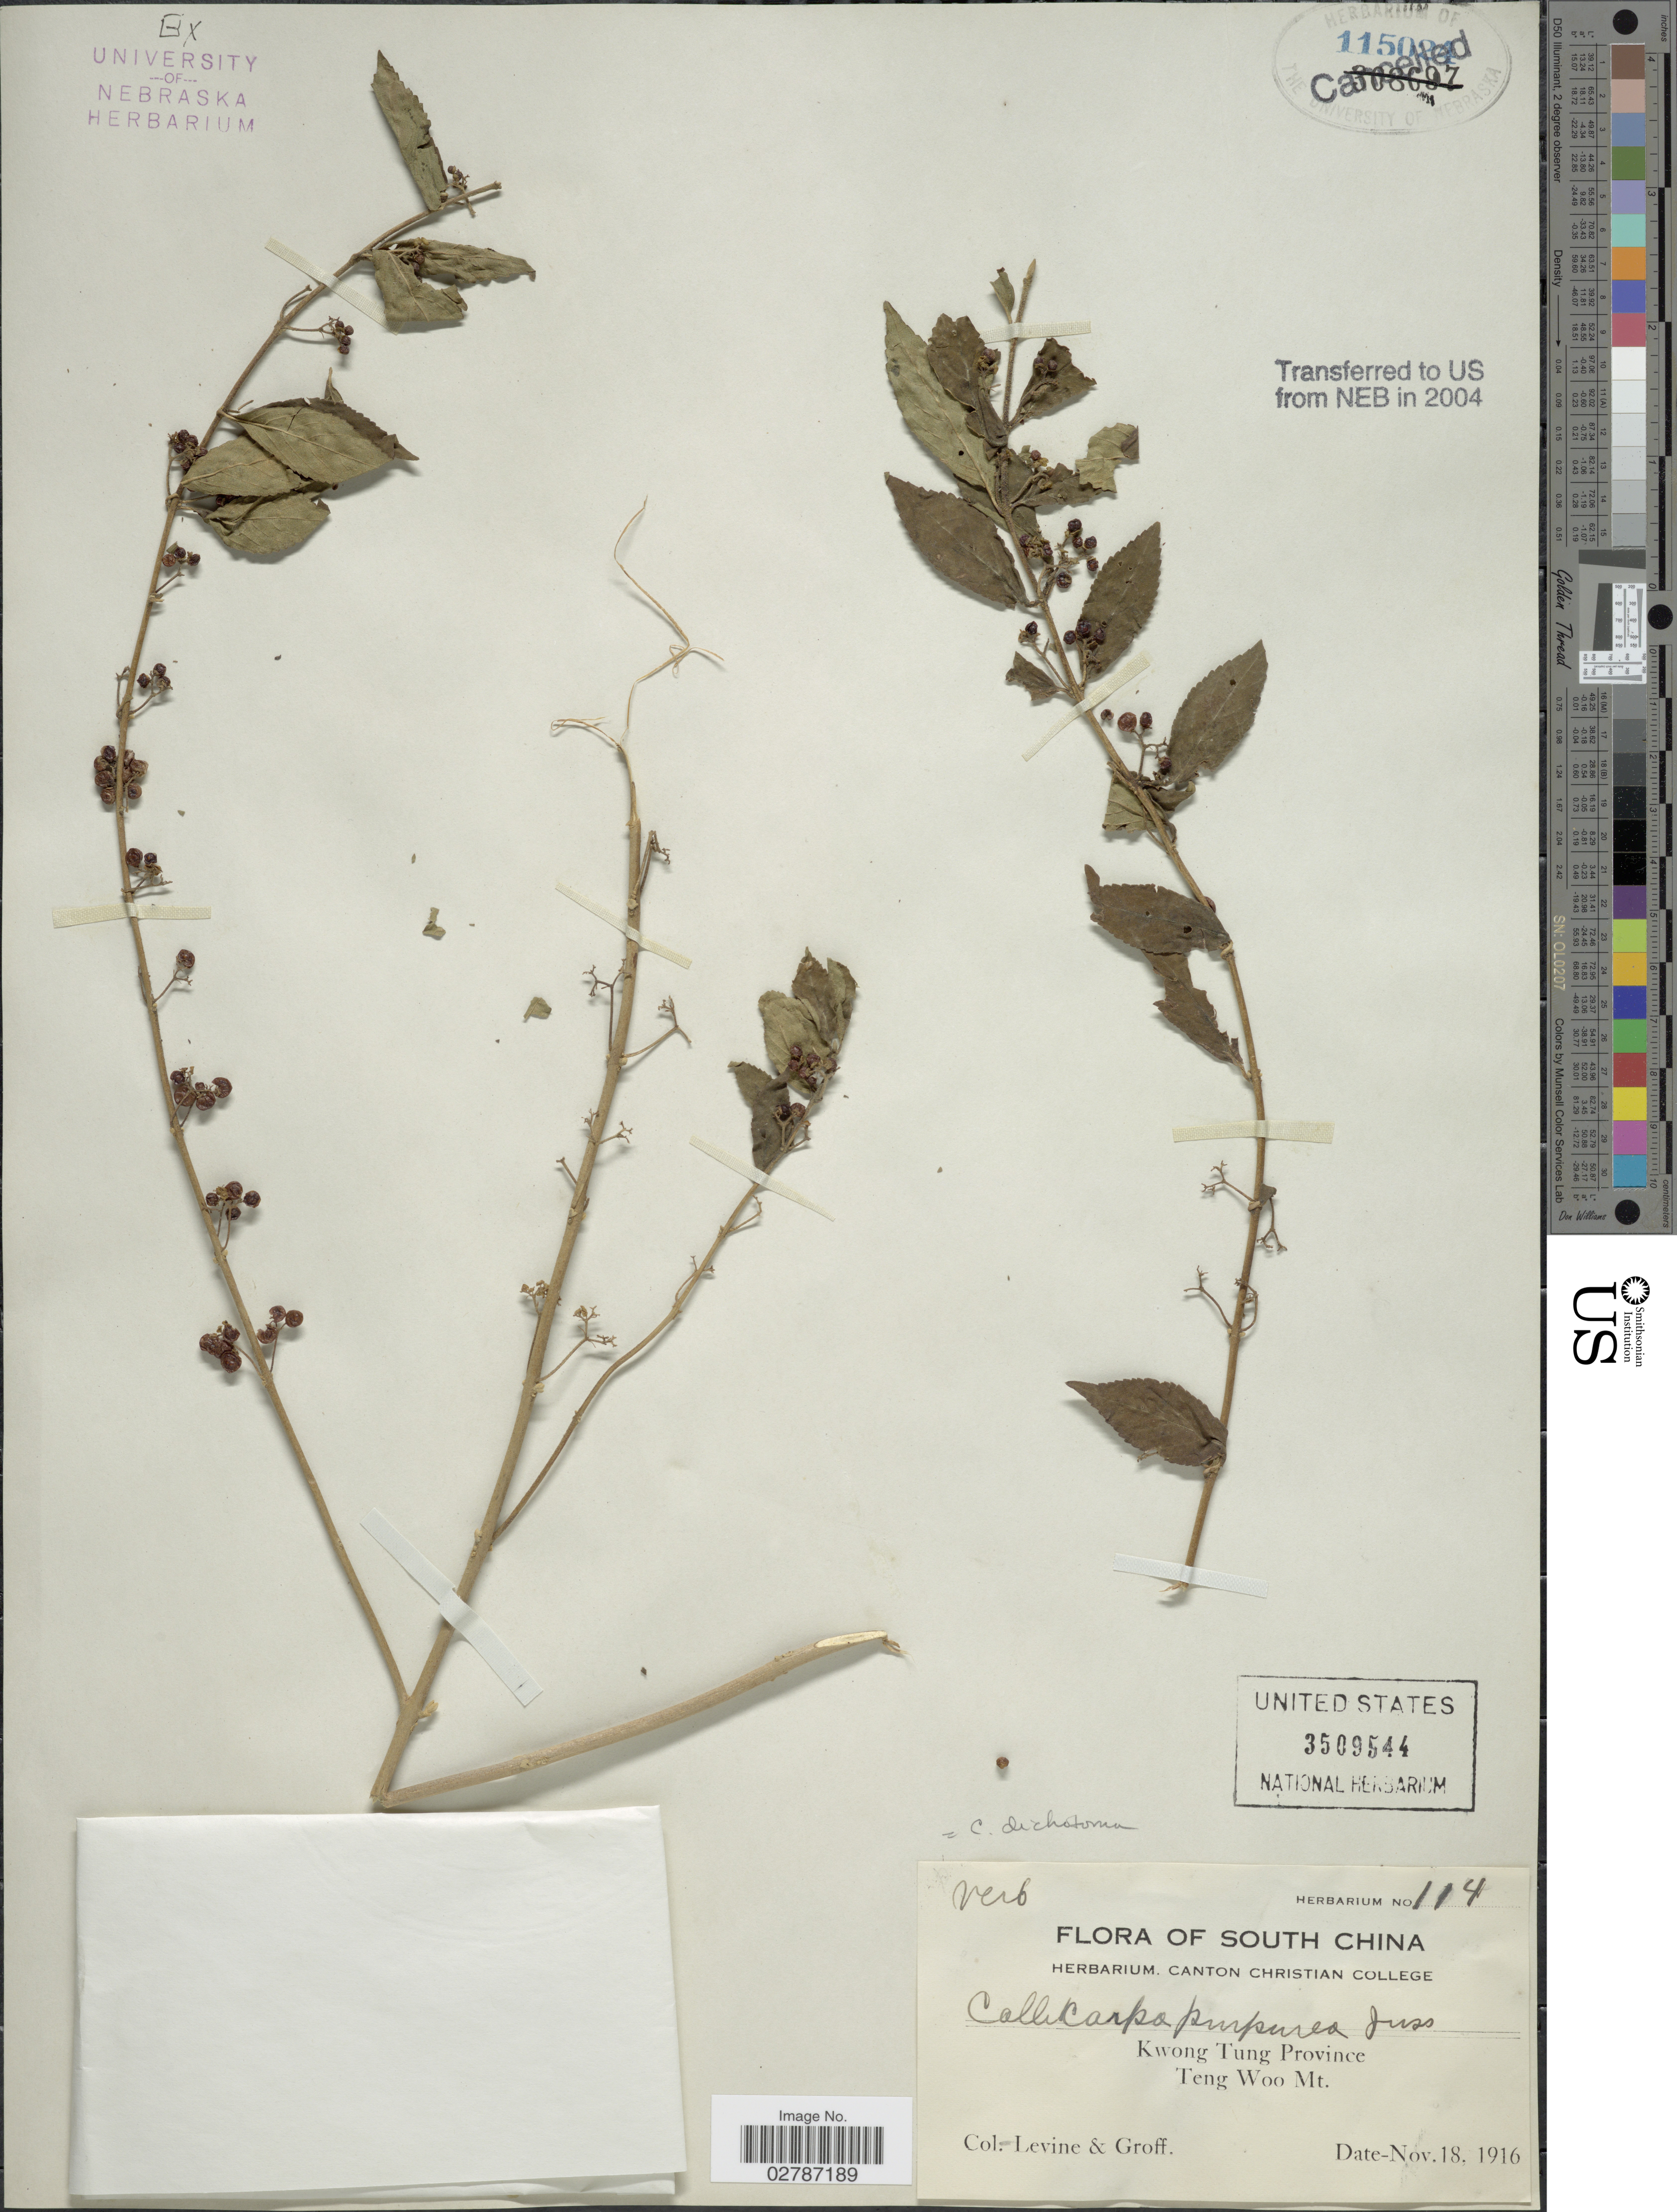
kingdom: Plantae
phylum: Tracheophyta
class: Magnoliopsida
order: Lamiales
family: Lamiaceae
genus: Callicarpa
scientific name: Callicarpa dichotoma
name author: (Lour.) K. Koch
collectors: -. Levine & -- Groff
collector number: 114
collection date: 1916-11-18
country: China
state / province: Guangdong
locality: South China. Kwong Tung Province. Teng Woo Mt.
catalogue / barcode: US 3509544